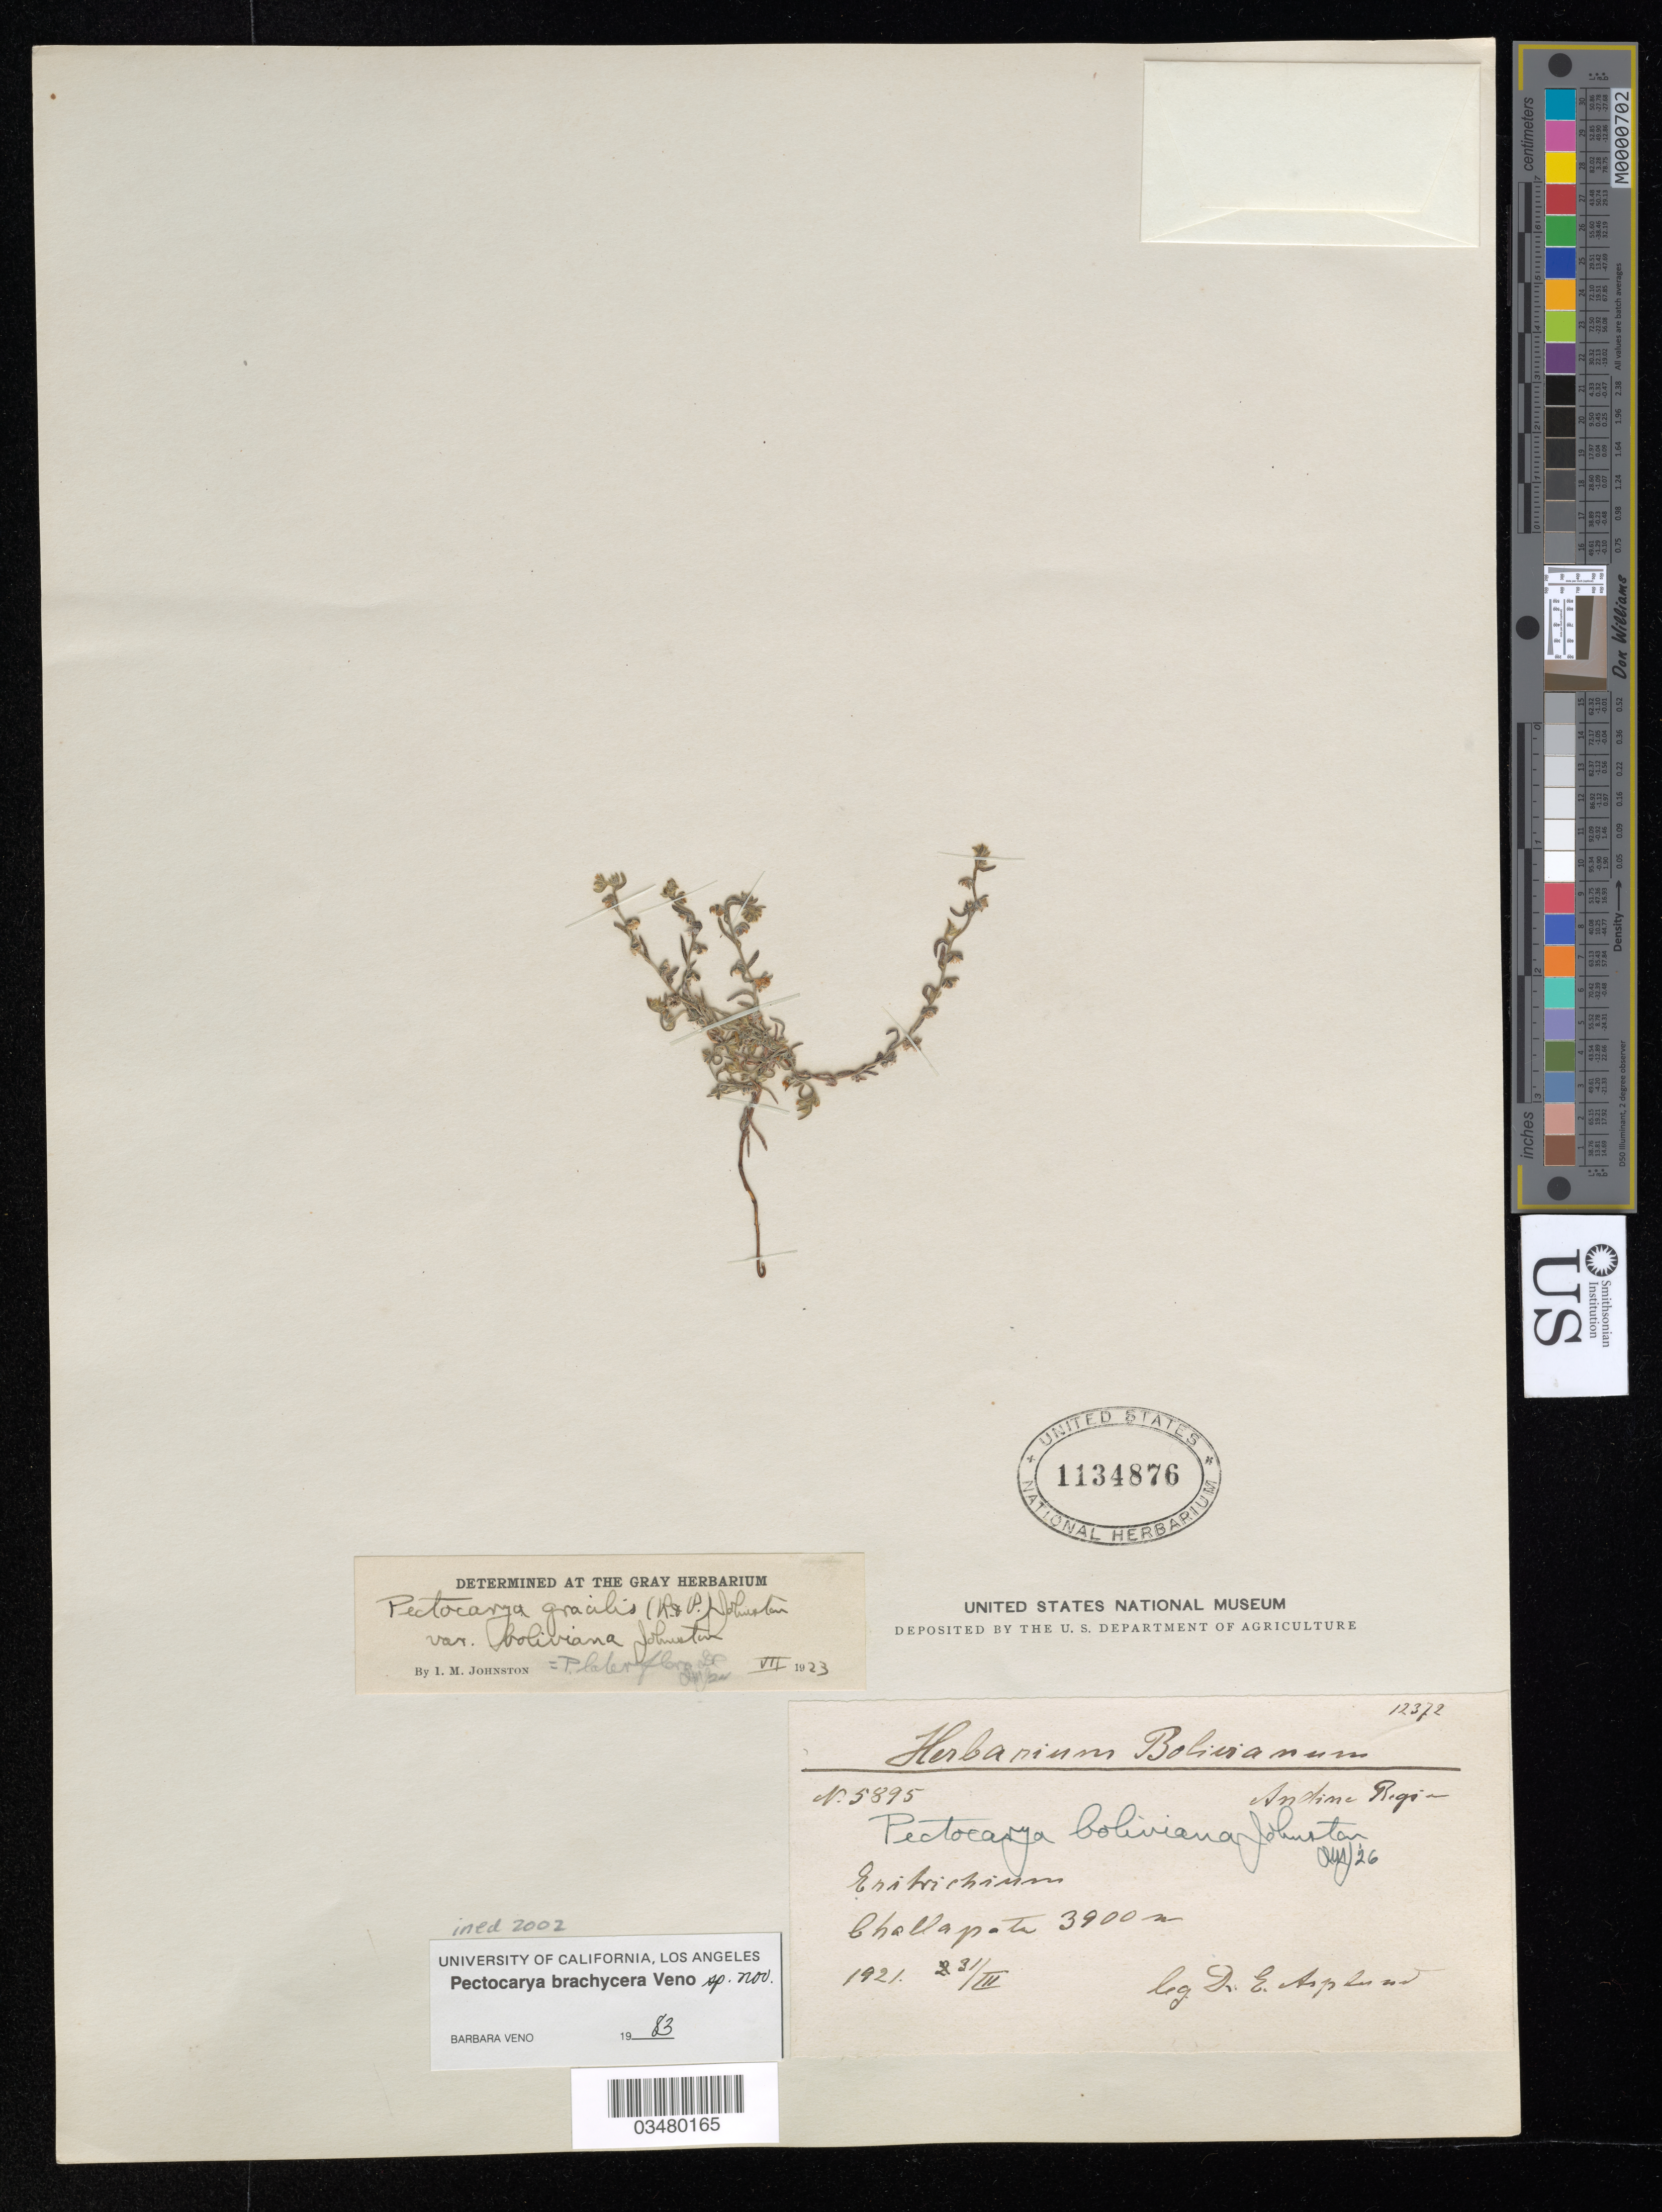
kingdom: Plantae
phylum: Tracheophyta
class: Magnoliopsida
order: Boraginales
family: Boraginaceae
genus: Pectocarya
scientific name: Pectocarya boliviana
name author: (I. M. Johnst.) I. M. Johnst.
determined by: Johnston, I. M.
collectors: E. Asplund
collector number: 5895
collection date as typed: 22 Mar 1921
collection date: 1921-03-22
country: Bolivia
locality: Challapata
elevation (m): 3900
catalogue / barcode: US 1134876